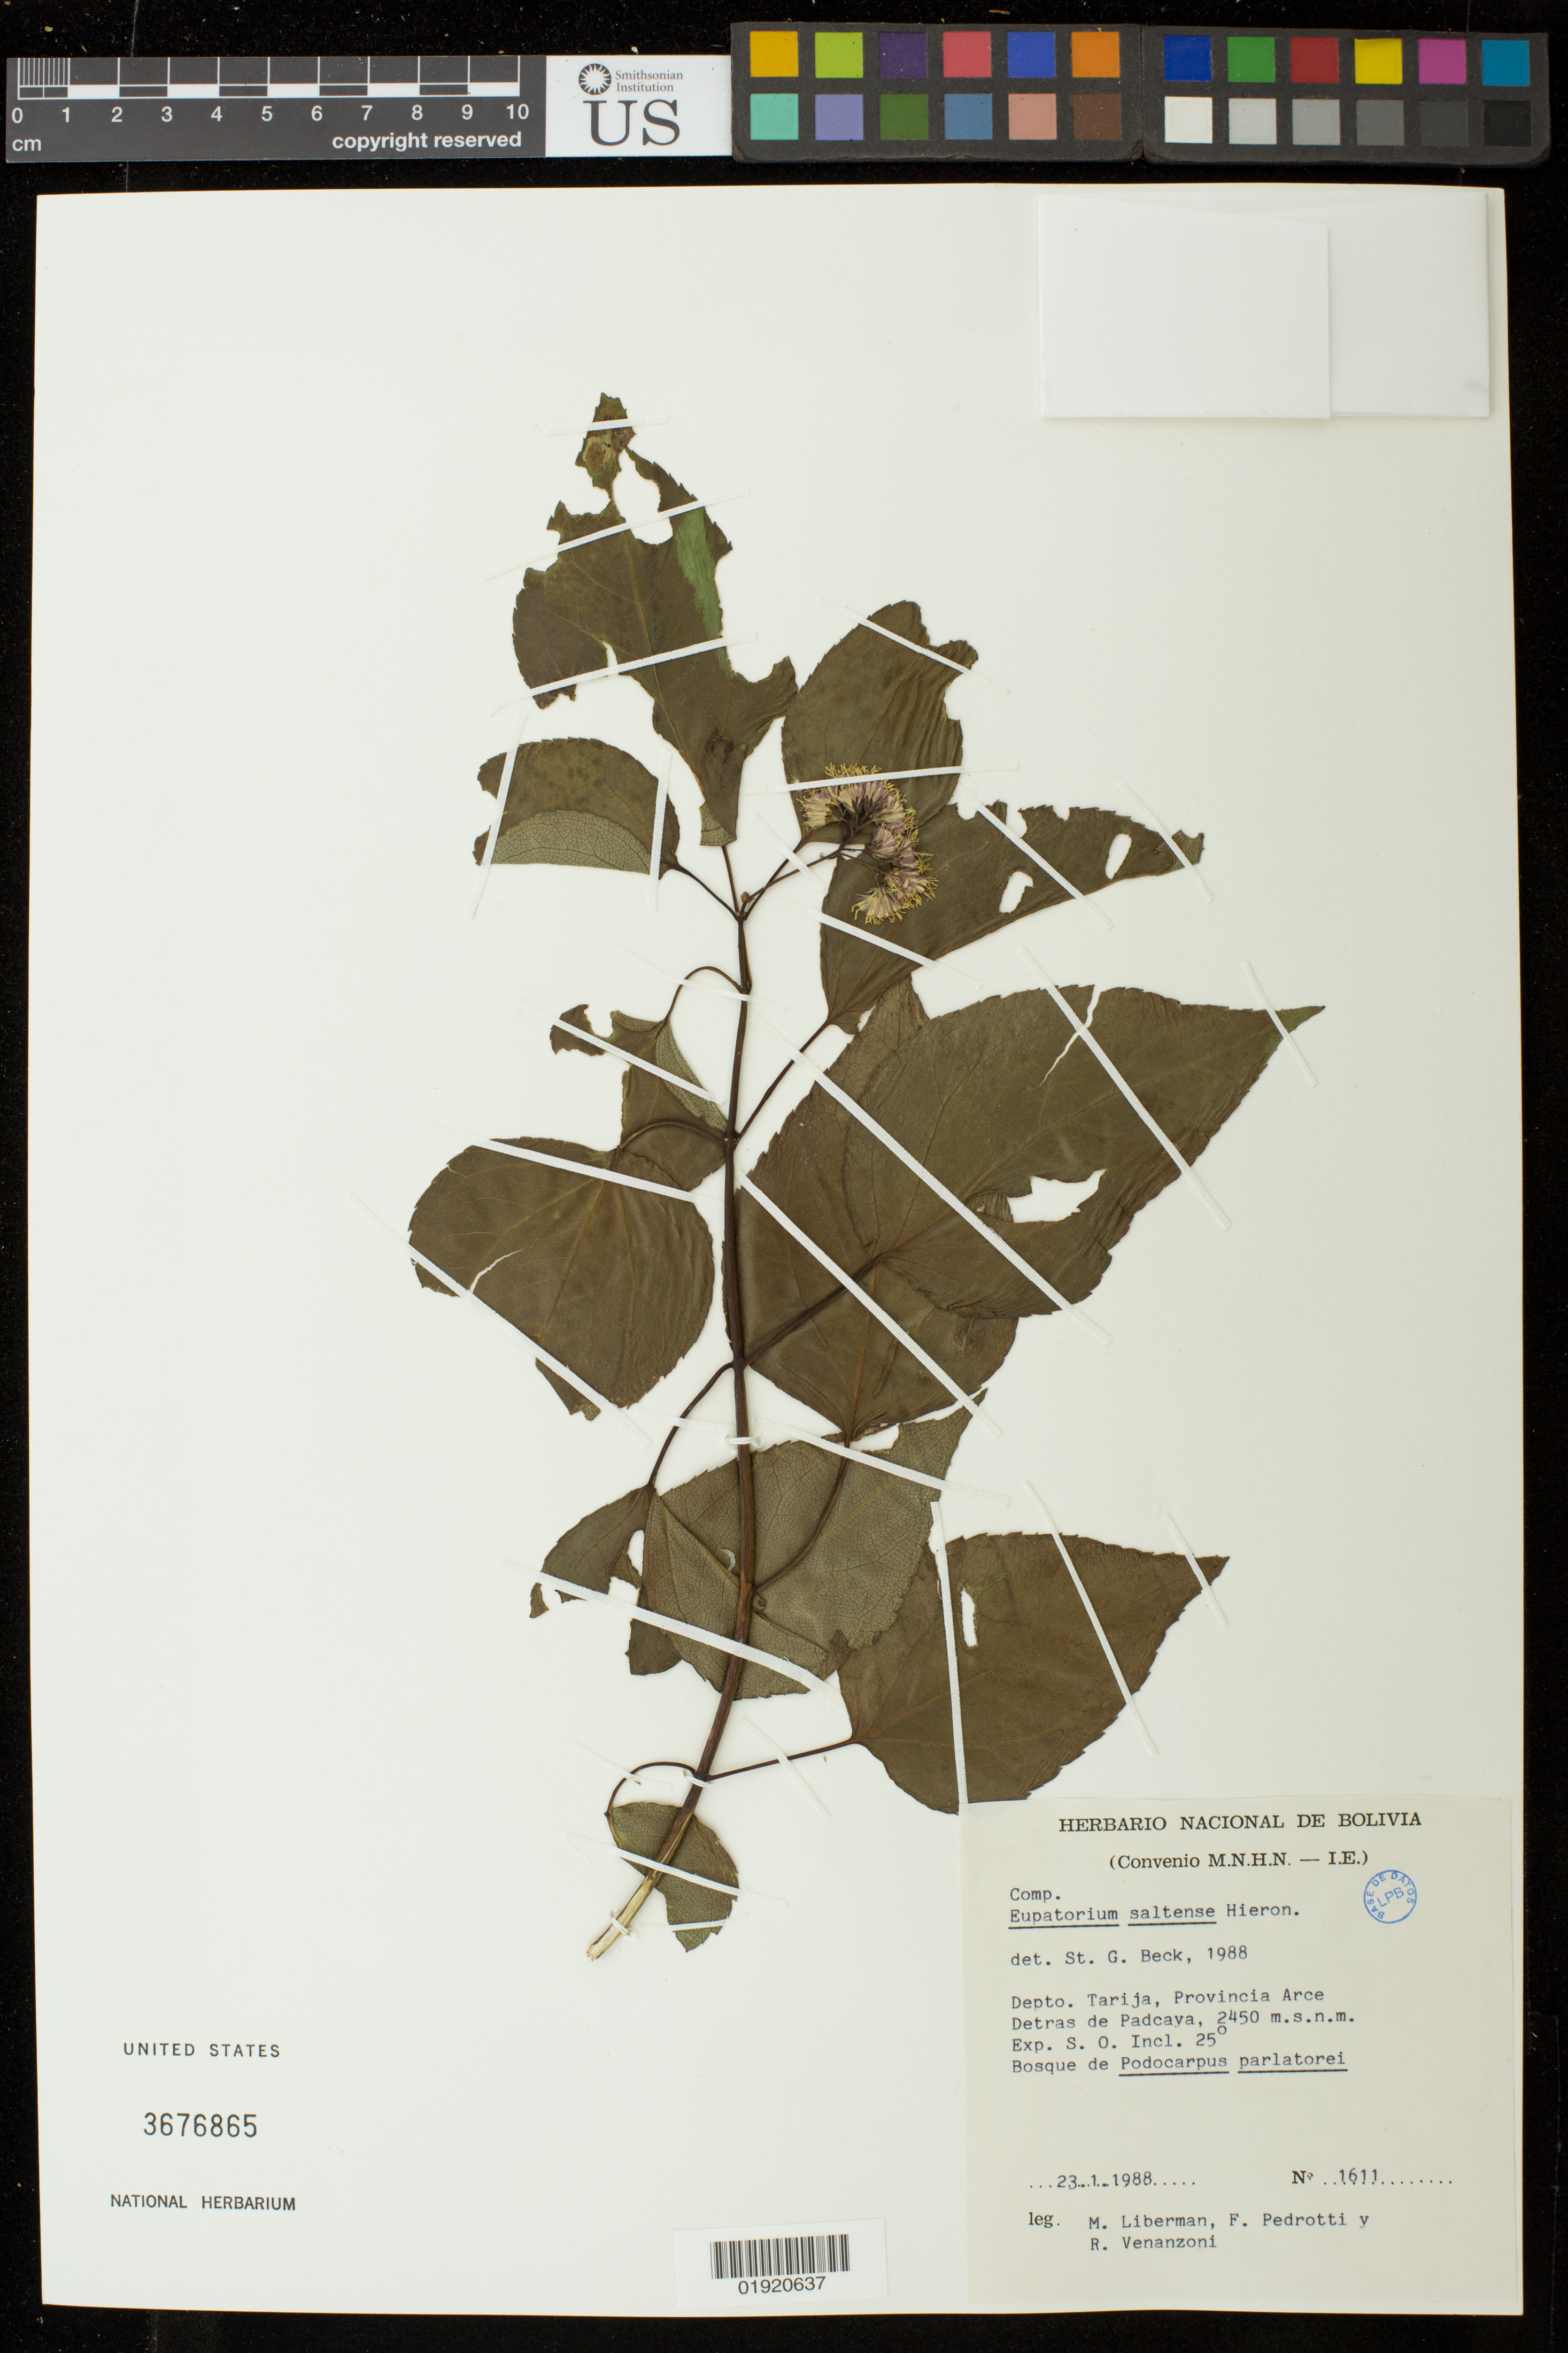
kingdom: Plantae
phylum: Tracheophyta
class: Magnoliopsida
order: Asterales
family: Asteraceae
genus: Eupatorium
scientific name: Eupatorium saltense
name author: Hieron.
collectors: M. Liberman, F. Pedrotti & R. Venanzoni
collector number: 1611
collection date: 1988-01-23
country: Bolivia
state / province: Tarija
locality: Depto. Tarija, Provincia Arce. Detras de Padcaya. Exp. S. O. Incl. 25°.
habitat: Bosque de Podocarpus parlatorei.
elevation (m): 2450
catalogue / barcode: US 3676865